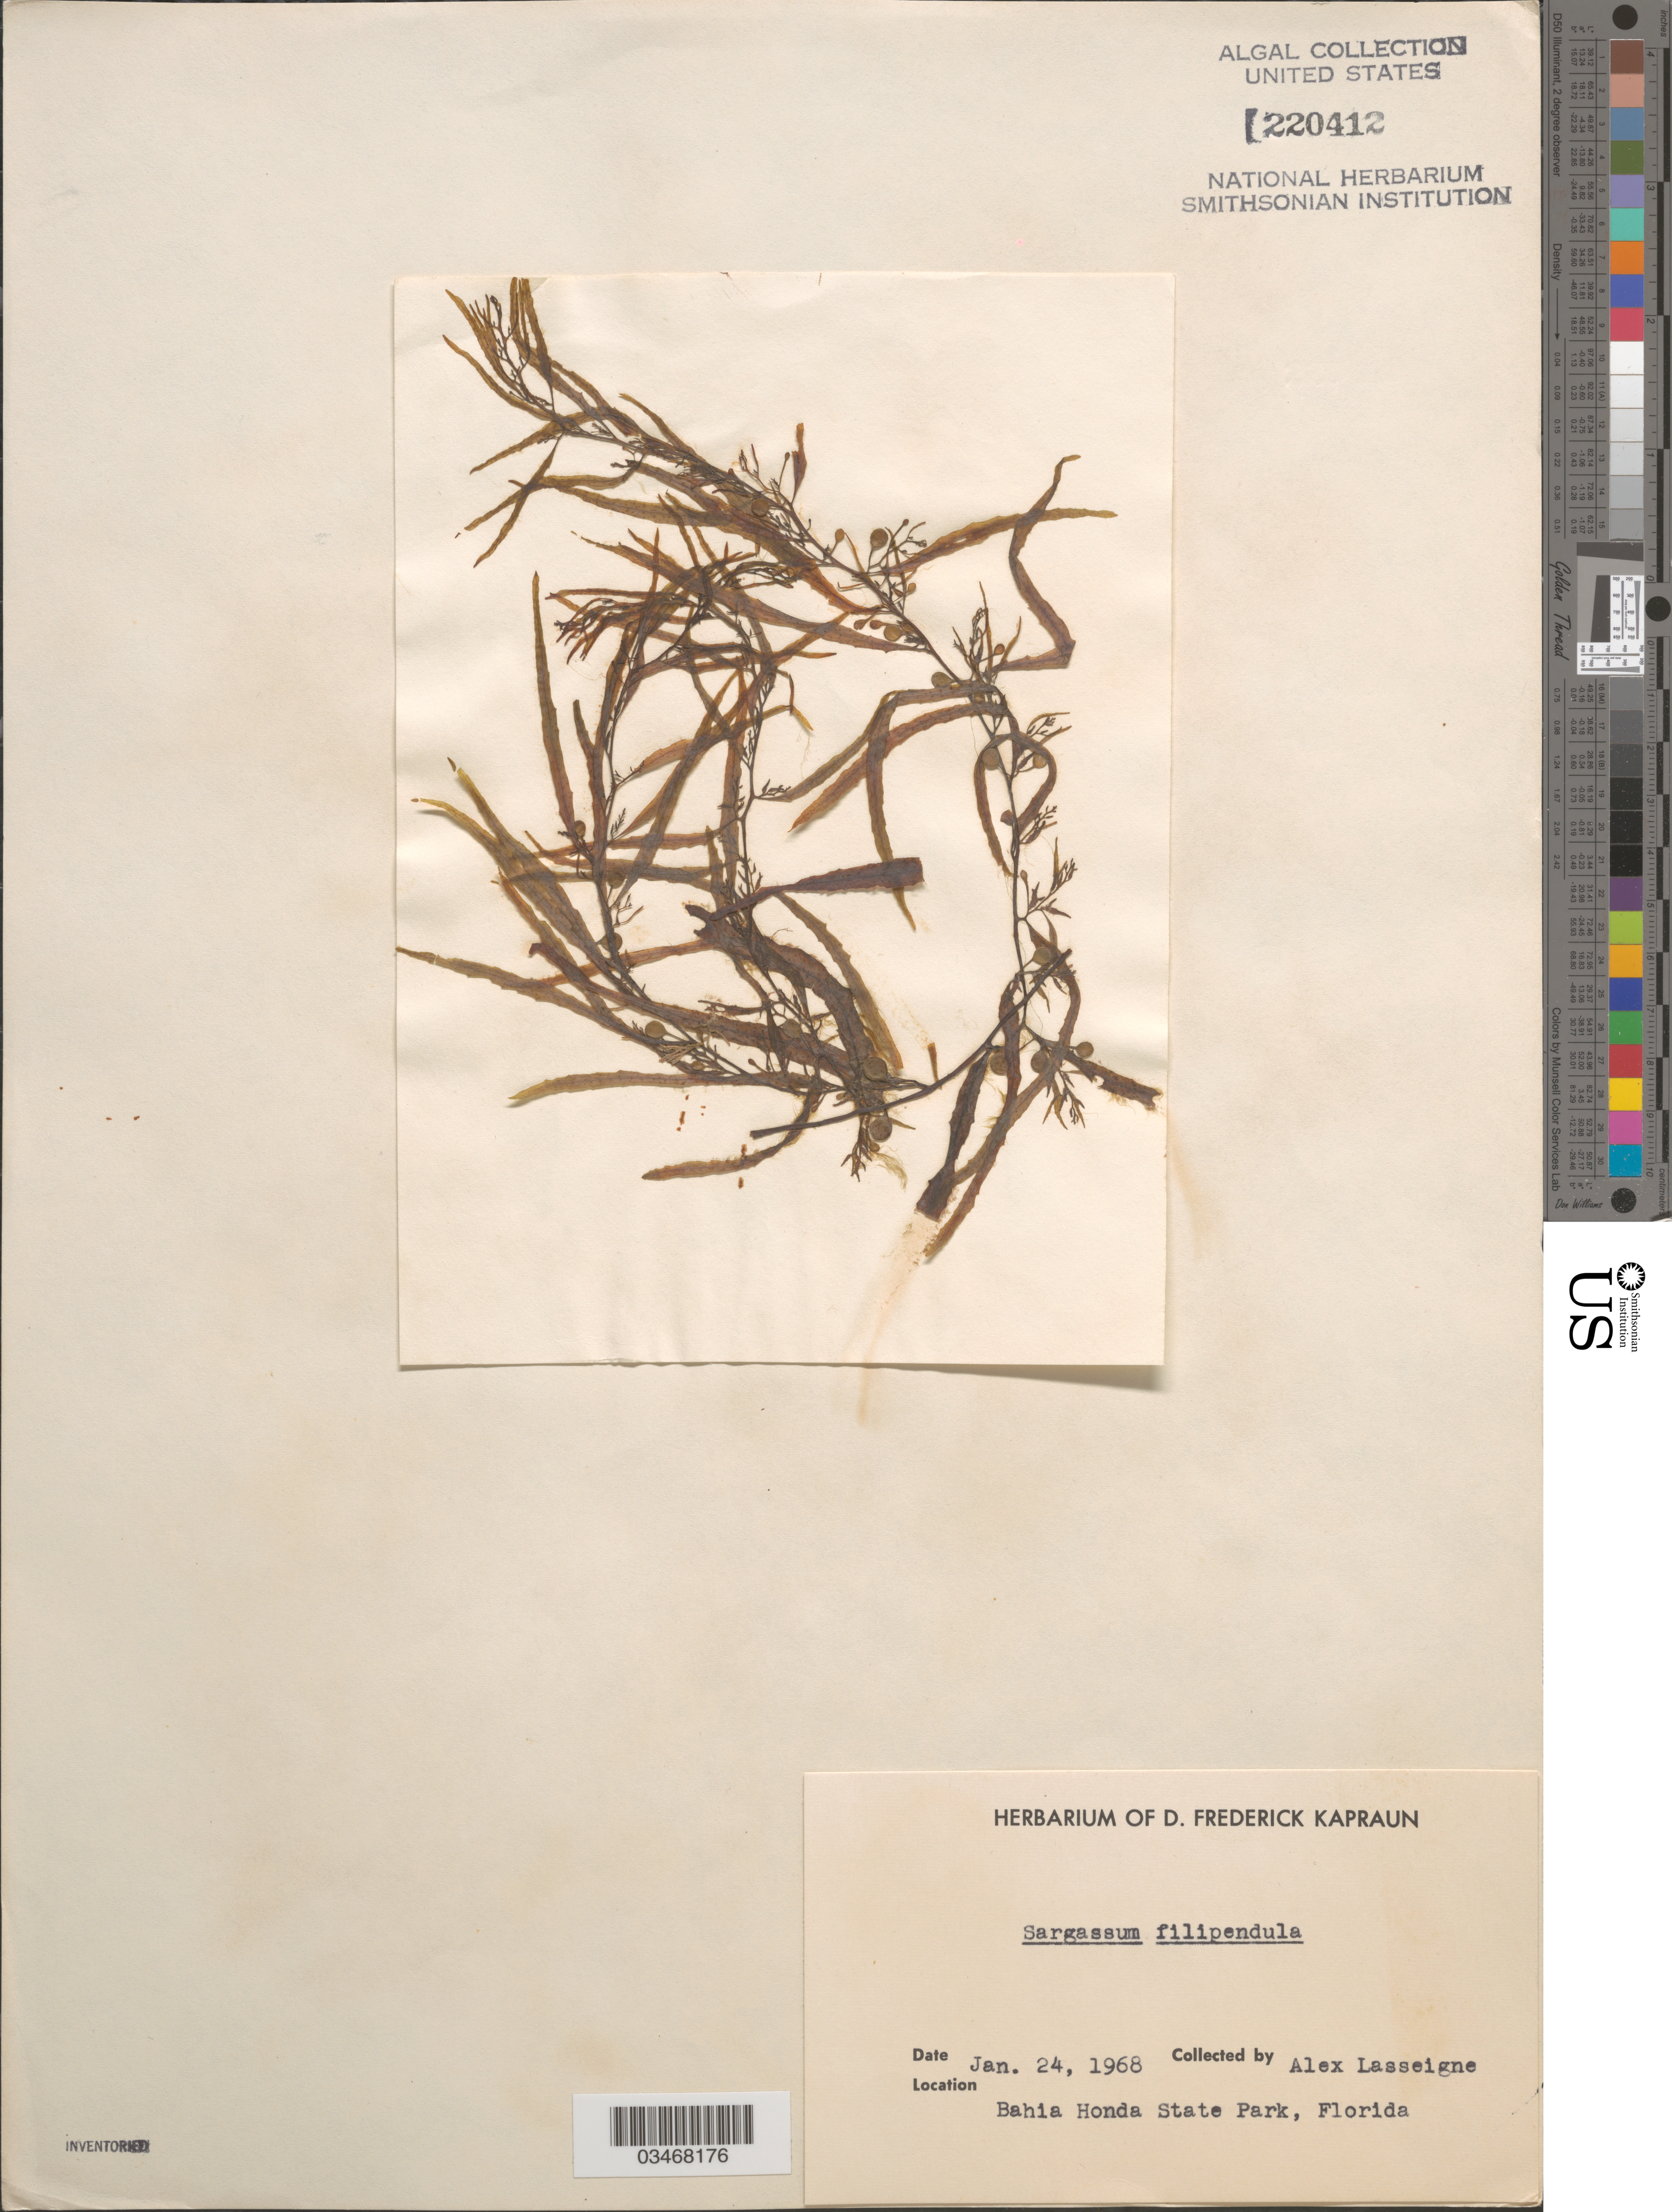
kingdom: Chromista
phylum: Ochrophyta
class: Phaeophyceae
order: Fucales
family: Sargassaceae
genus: Sargassum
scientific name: Sargassum filipendula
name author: C. Agardh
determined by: Ballantine, D. L.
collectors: A. Lasseigne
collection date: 1968-01-24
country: United States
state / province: Florida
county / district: Monroe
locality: Bahia Honda State Park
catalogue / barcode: US 220412